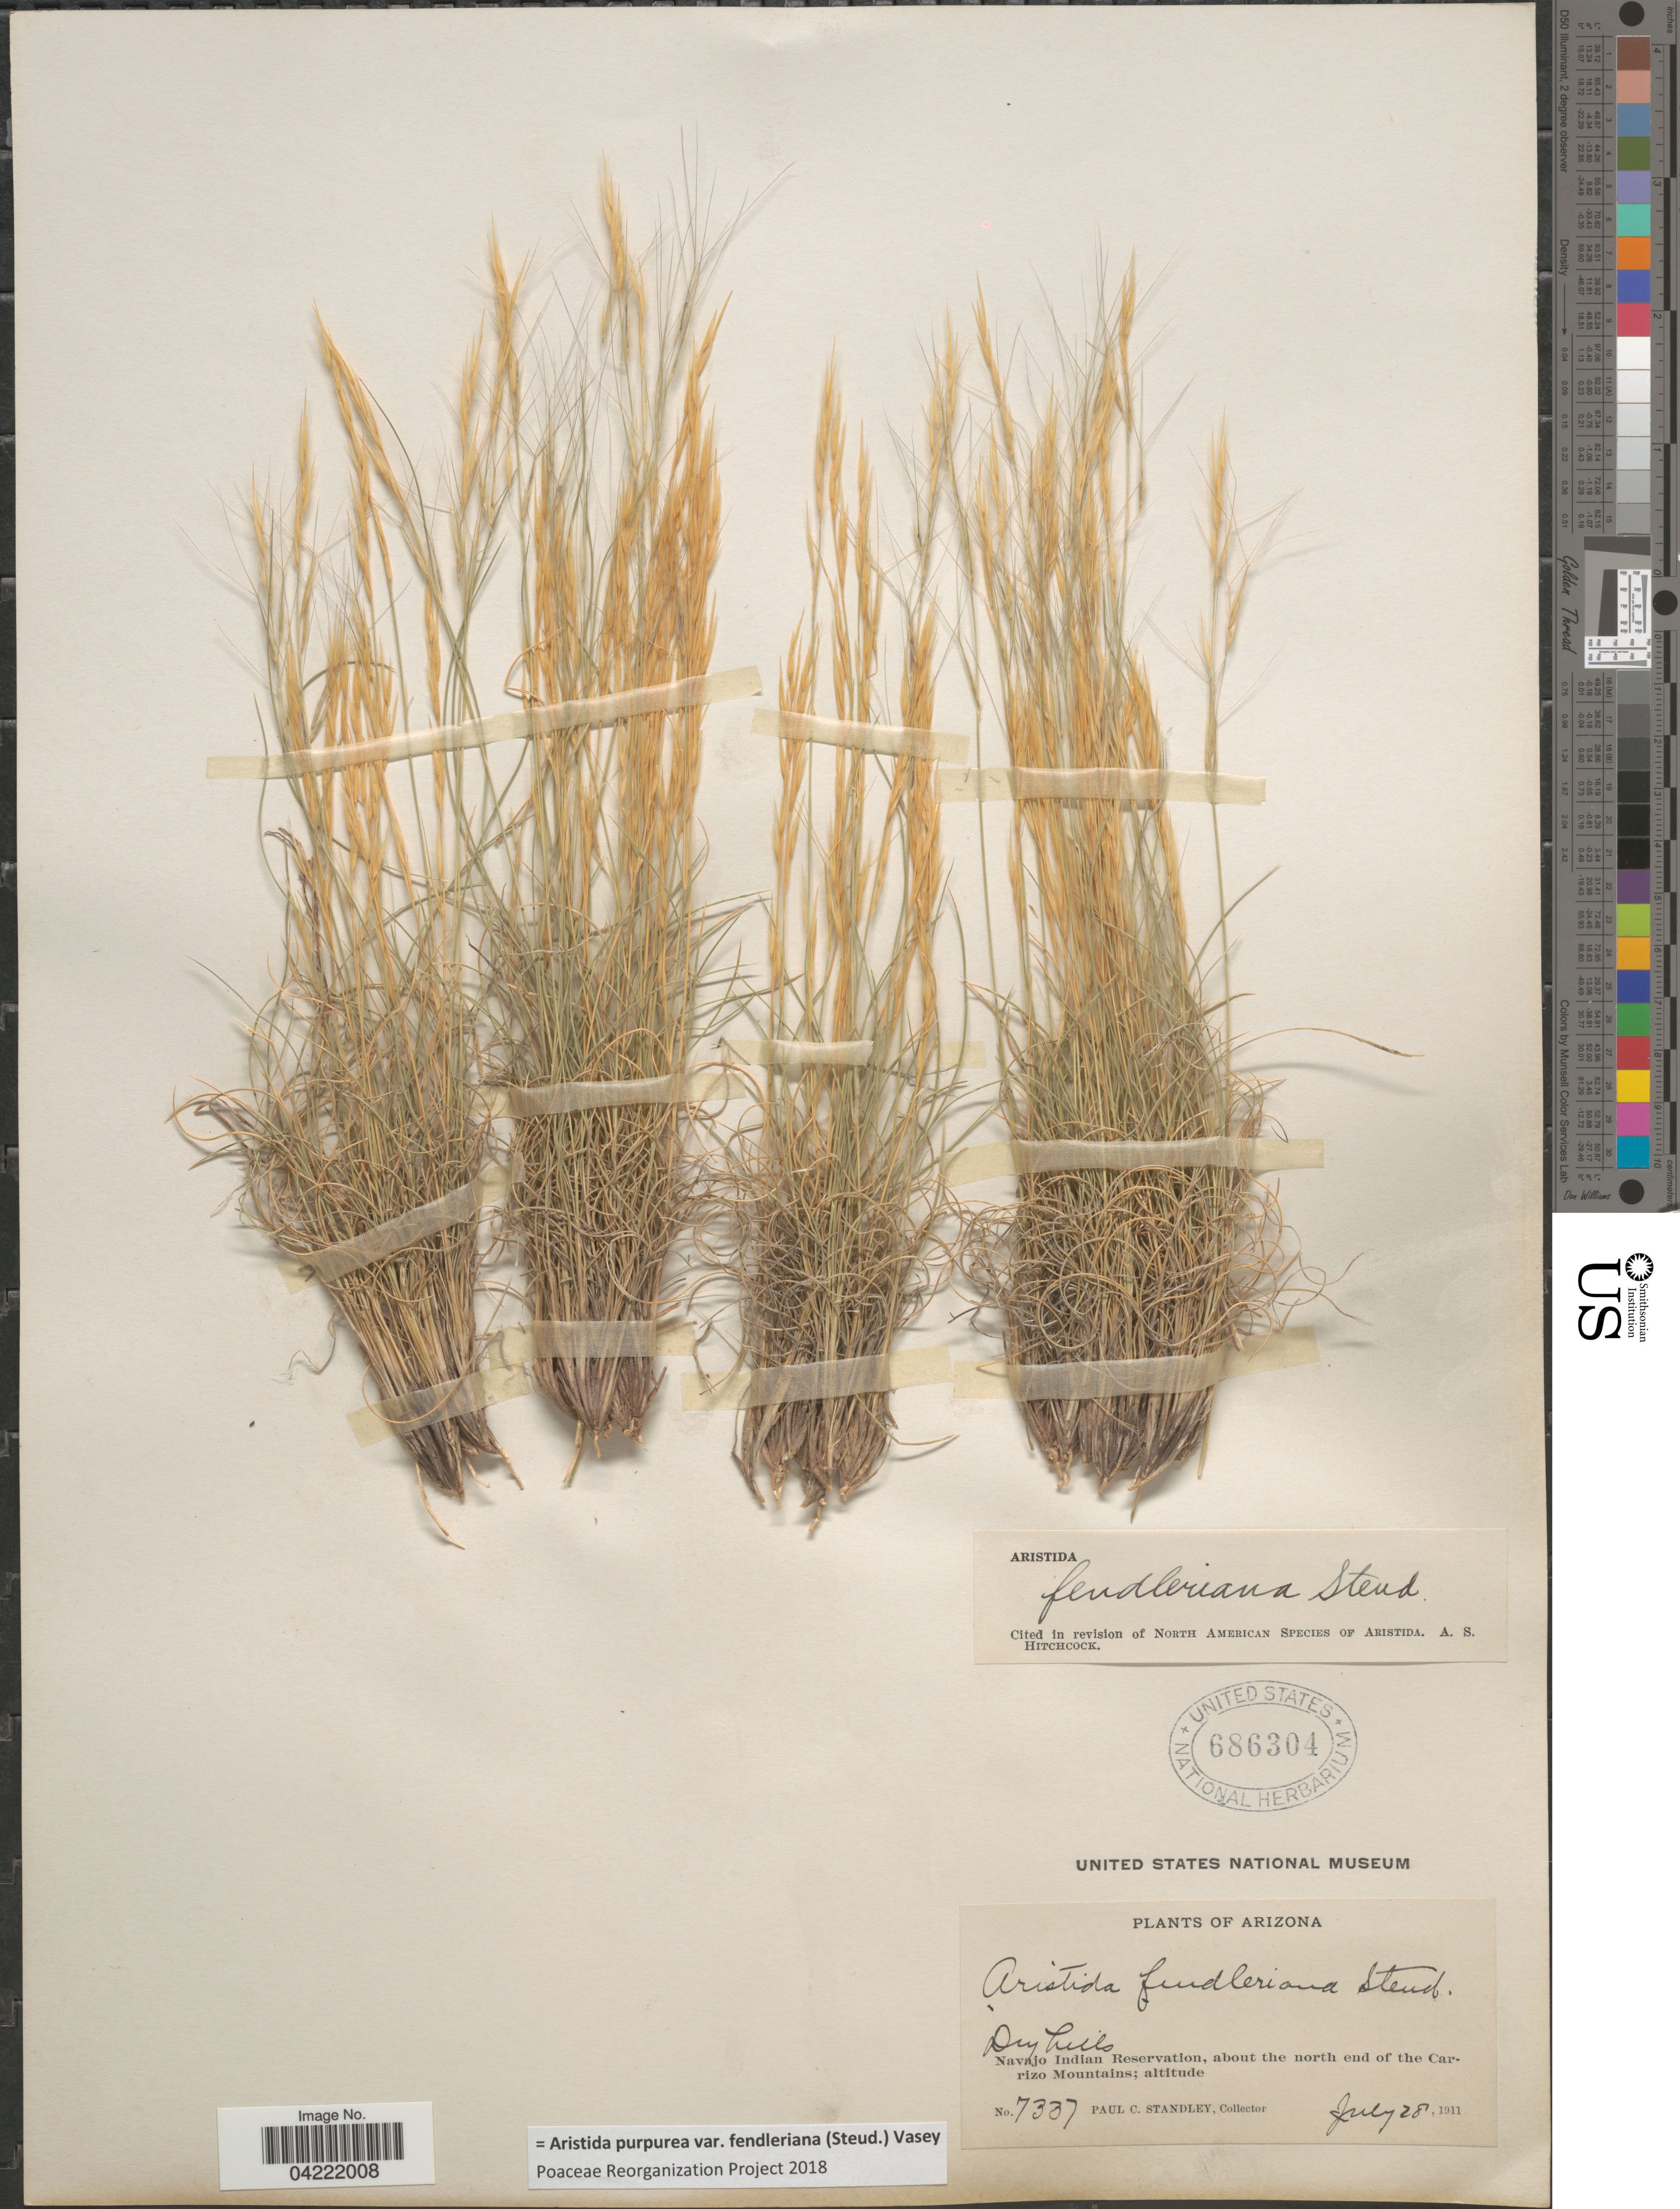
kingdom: Plantae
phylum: Tracheophyta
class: Liliopsida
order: Poales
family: Poaceae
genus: Aristida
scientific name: Aristida purpurea var. fendleriana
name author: (Steud.) Vasey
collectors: P. C. Standley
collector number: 7337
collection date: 1911-07-28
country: United States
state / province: Arizona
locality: Dry hills. Navajo Indian Reservation, about the north end of the Carrizo Mountains.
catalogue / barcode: US 686304